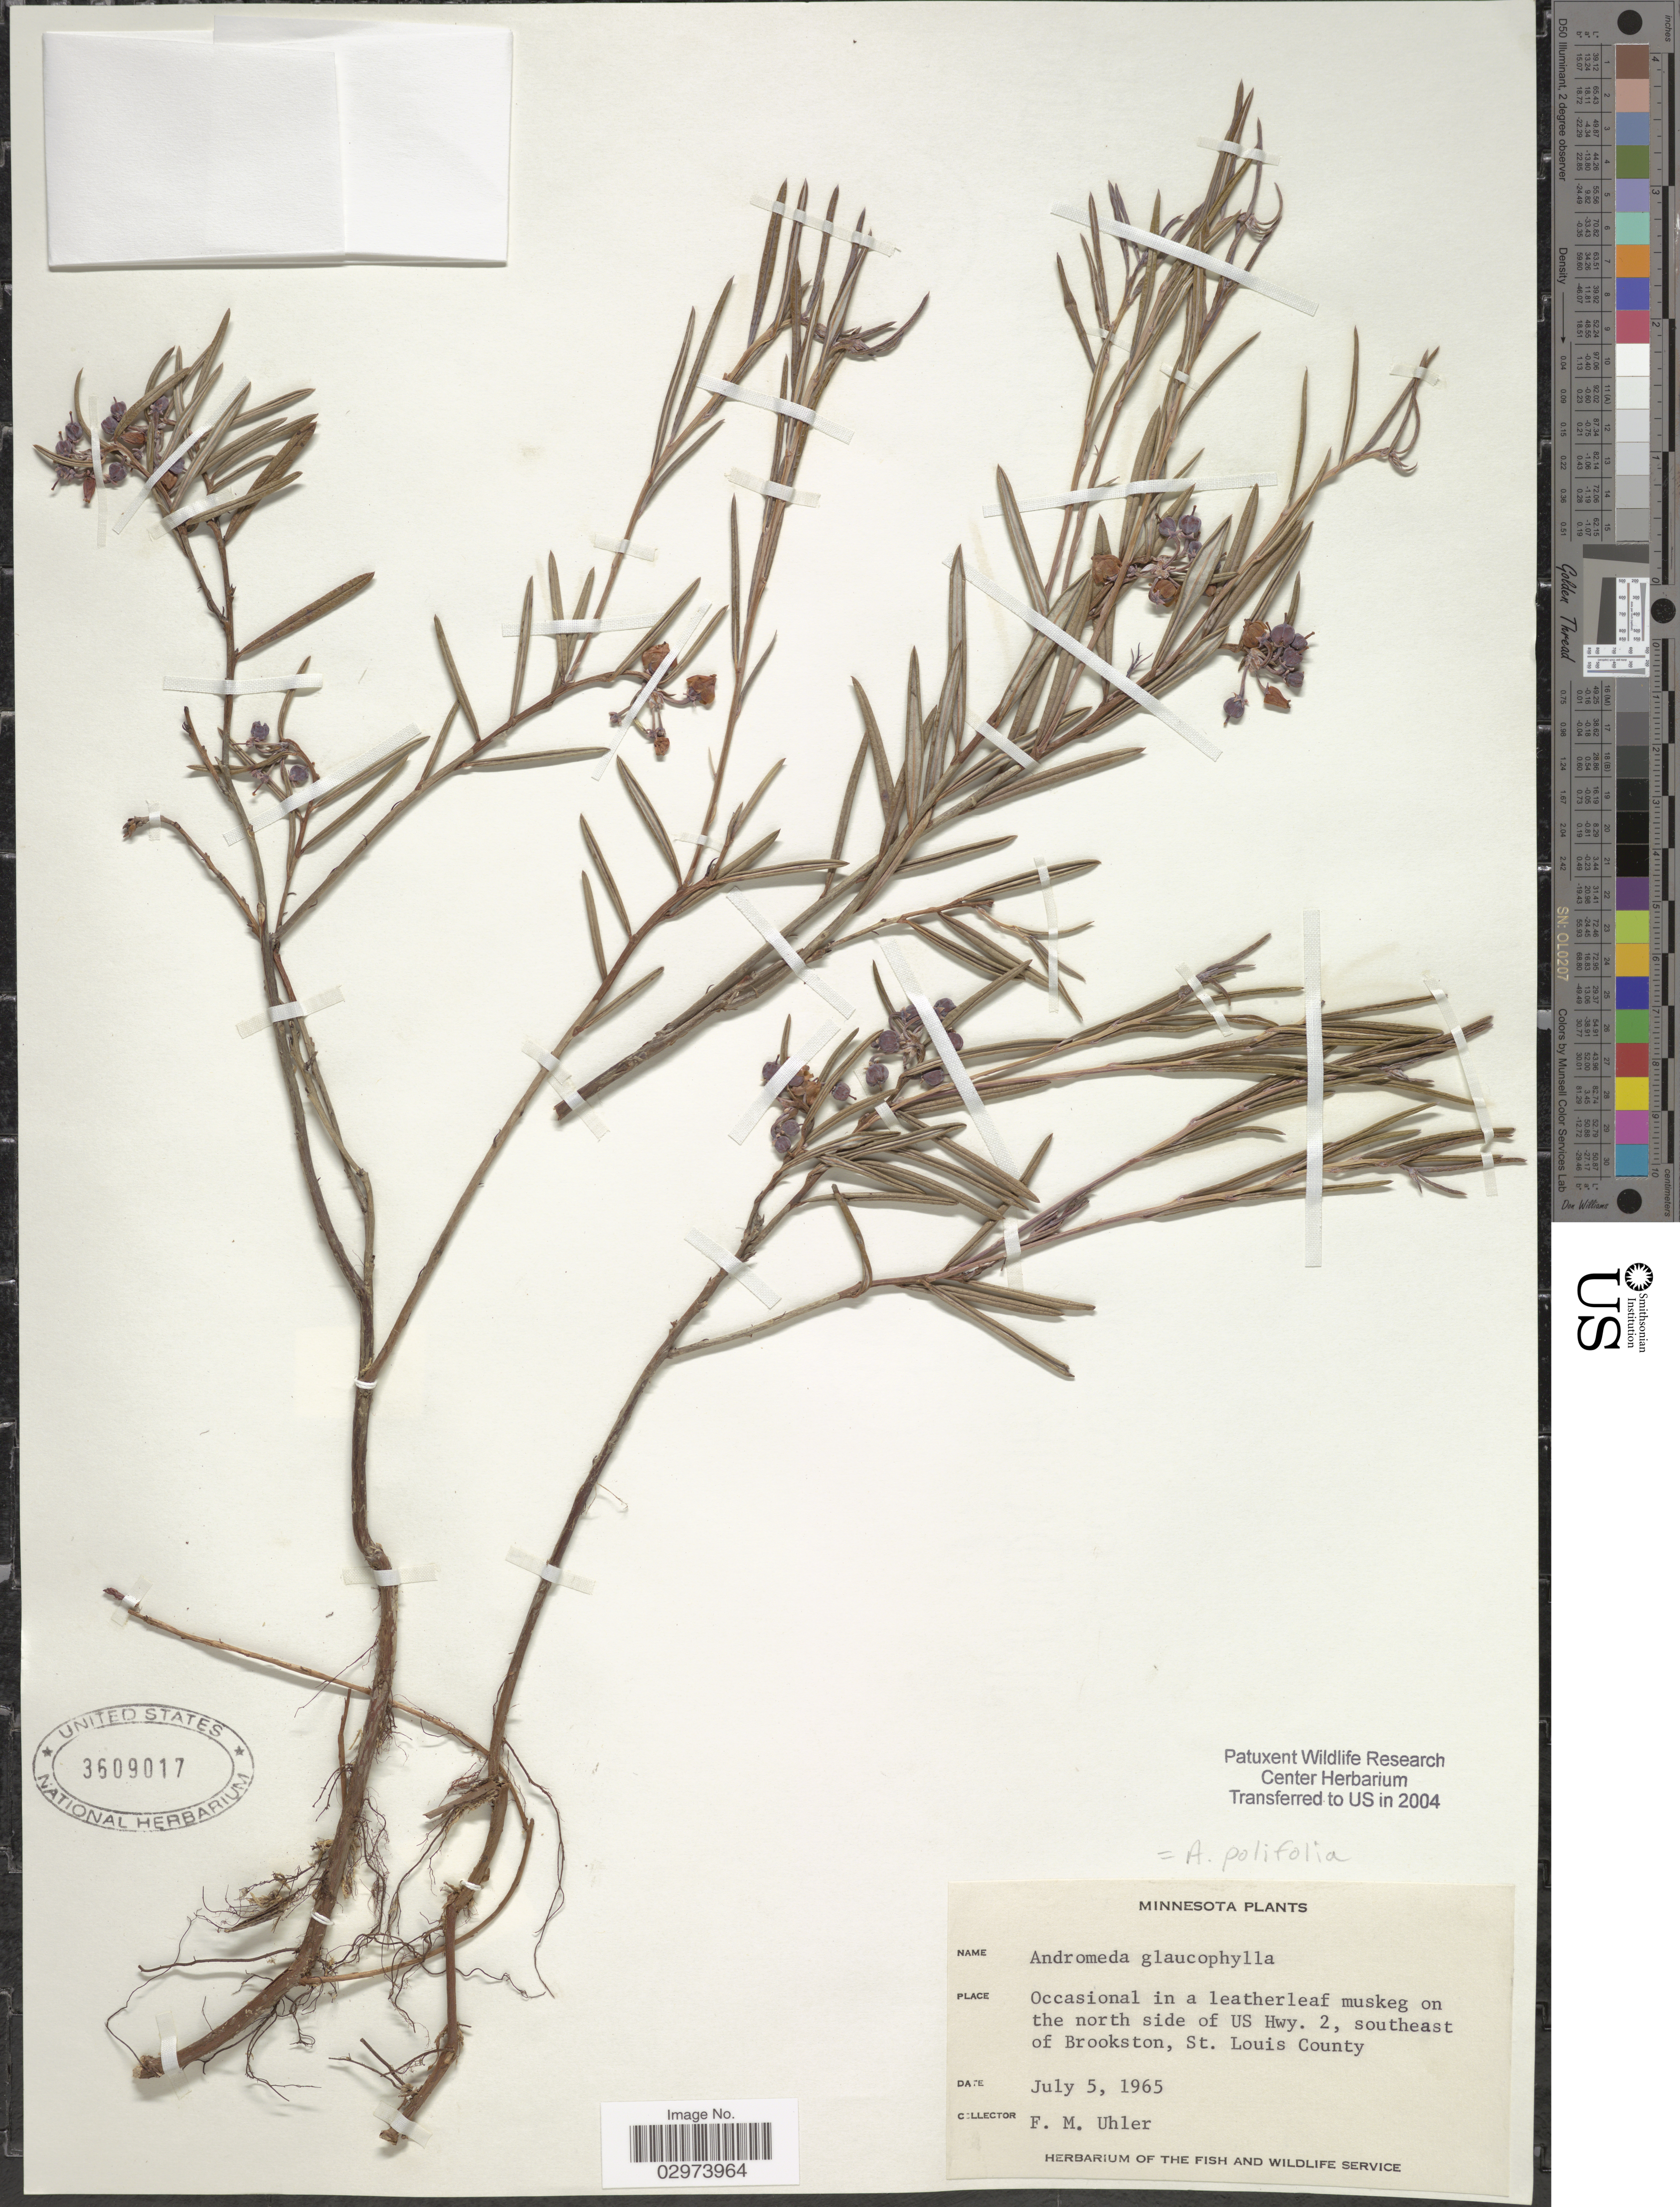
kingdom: Plantae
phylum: Tracheophyta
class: Magnoliopsida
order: Ericales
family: Ericaceae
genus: Andromeda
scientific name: Andromeda polifolia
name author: L.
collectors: F. M. Uhler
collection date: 1965-07-05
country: United States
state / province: Minnesota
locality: Occasional in a leatherleaf muskeg on the north side of US Hwy. 2, southeast of Brookston, St. Louis County.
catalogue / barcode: US 3609017